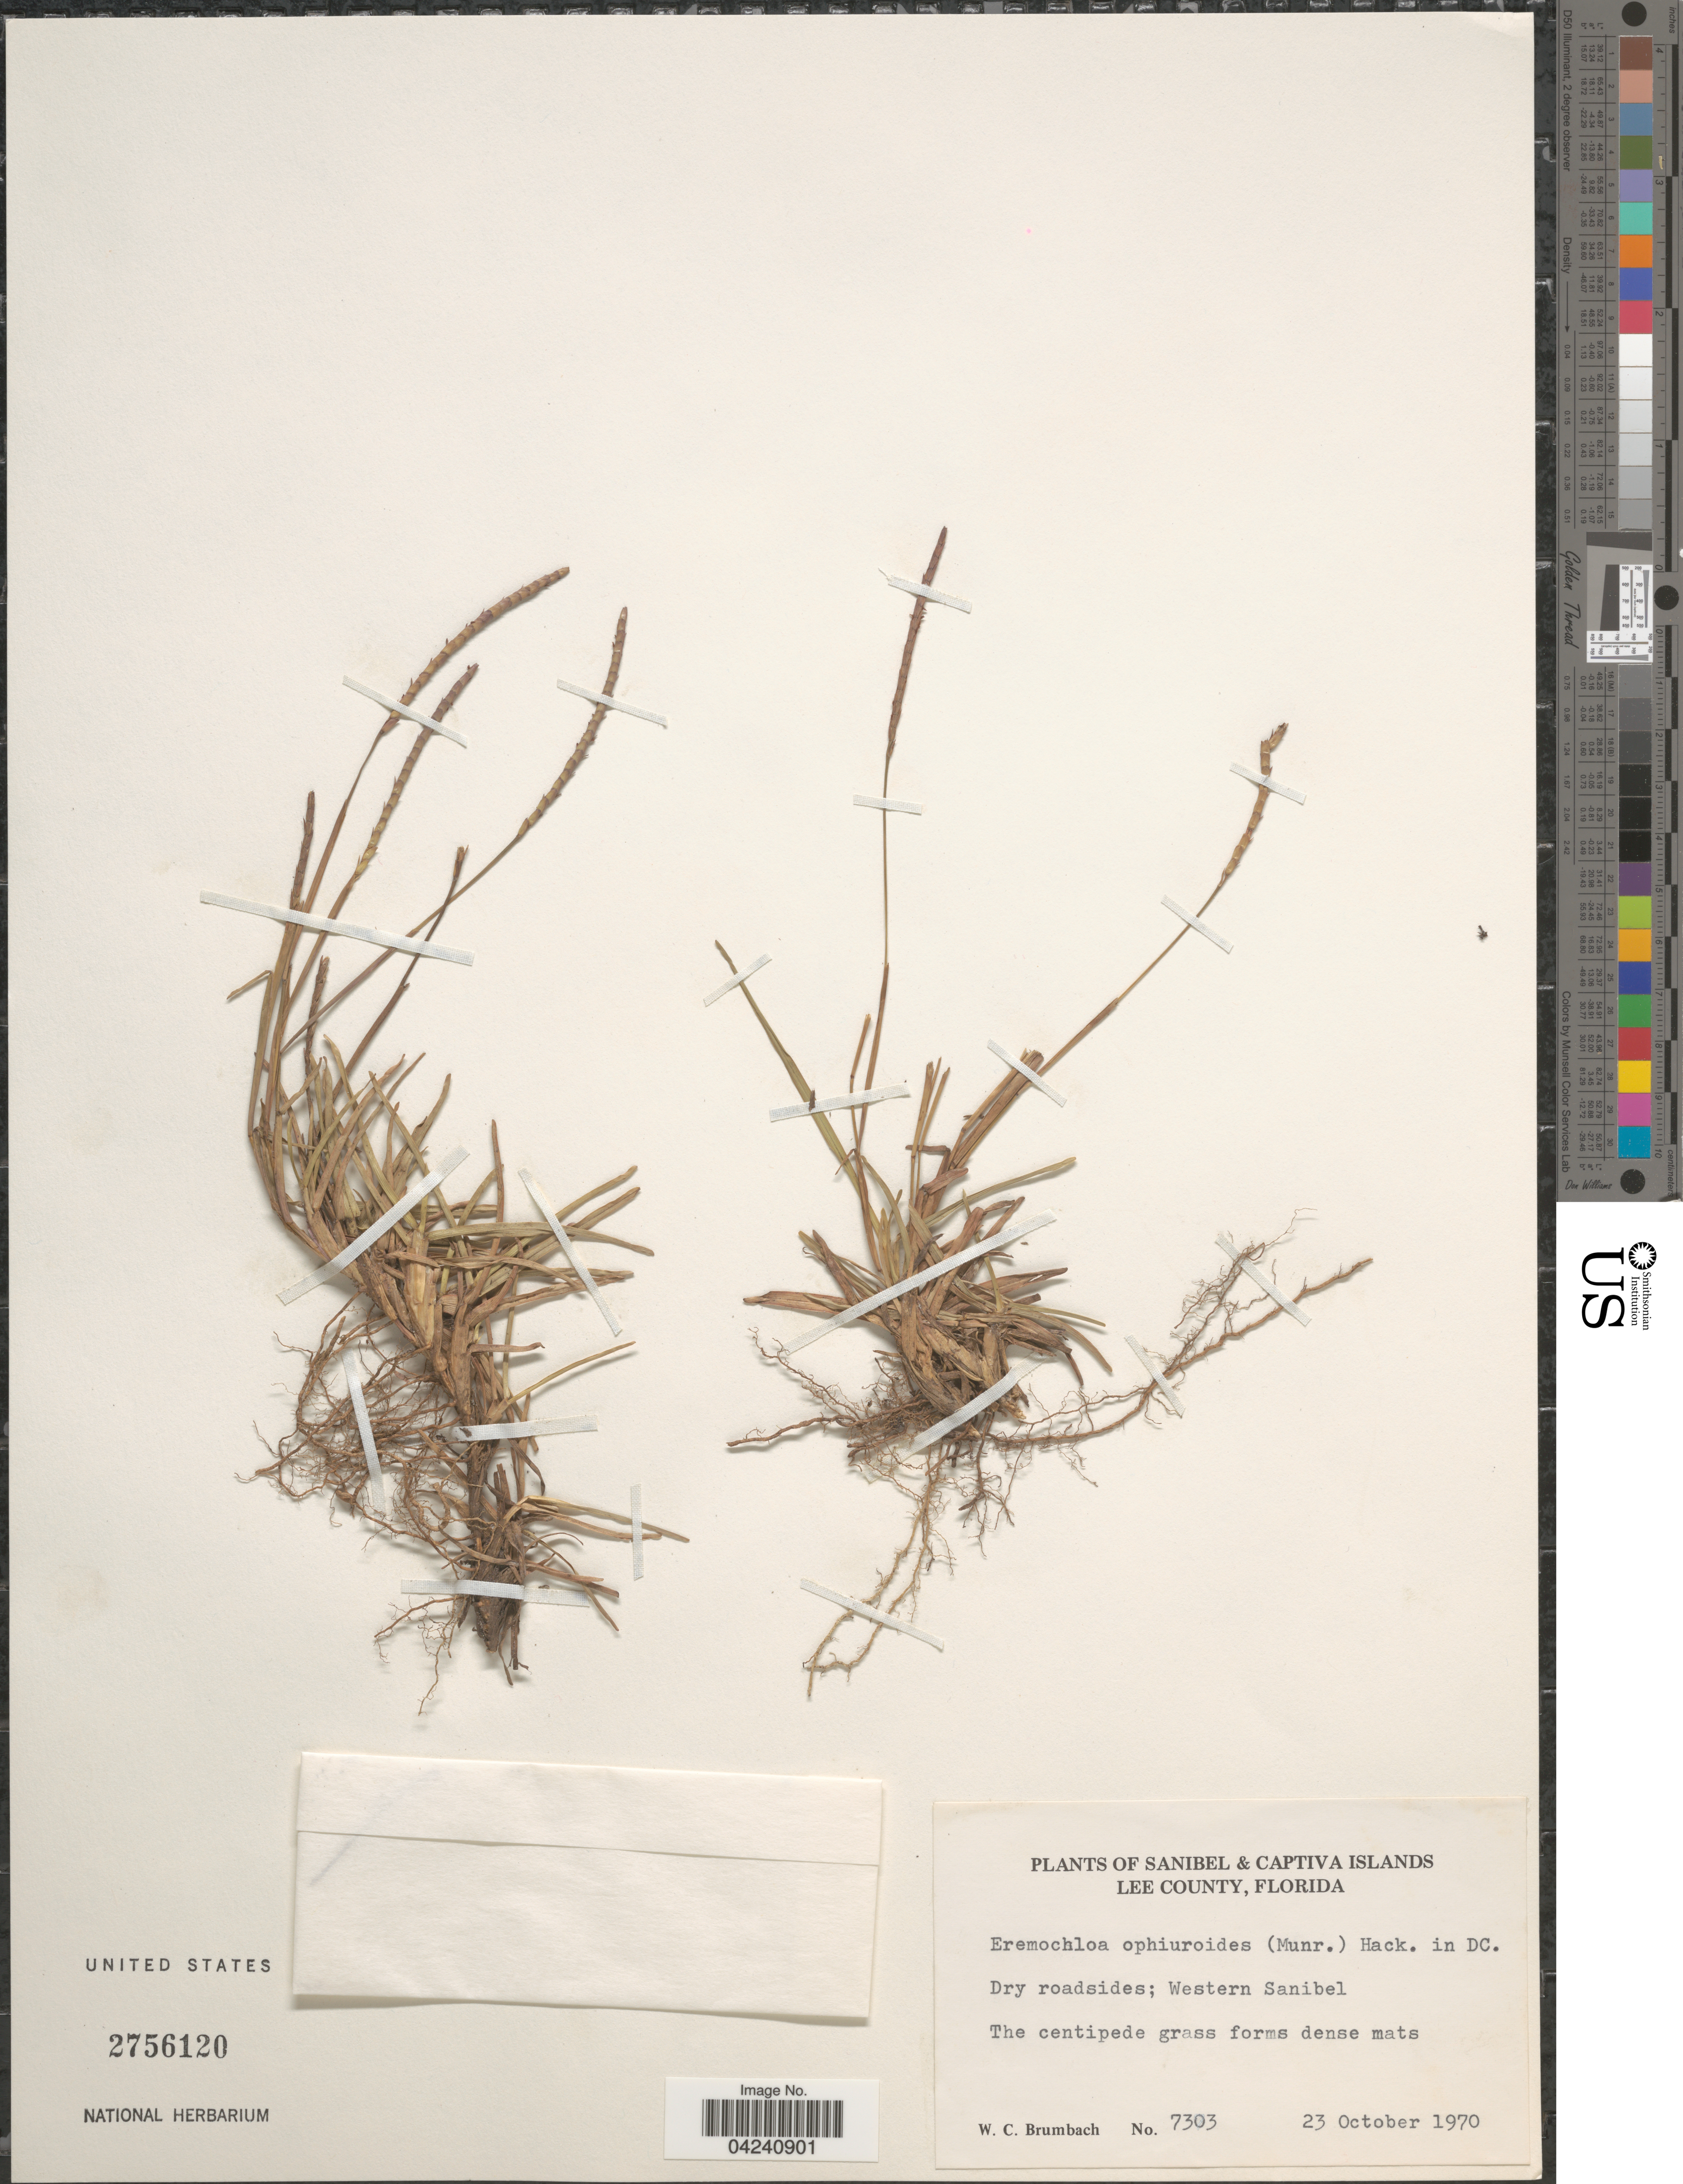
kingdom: Plantae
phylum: Tracheophyta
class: Liliopsida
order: Poales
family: Poaceae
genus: Eremochloa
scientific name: Eremochloa ophiuroides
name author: (Munro) Hack.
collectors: W. C. Brumbach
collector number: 7303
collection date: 1970-10-23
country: United States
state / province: Florida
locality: Sanibel & Captiva Islands. Lee County. Dry roadsides; Western Sanibel.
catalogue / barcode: US 2756120